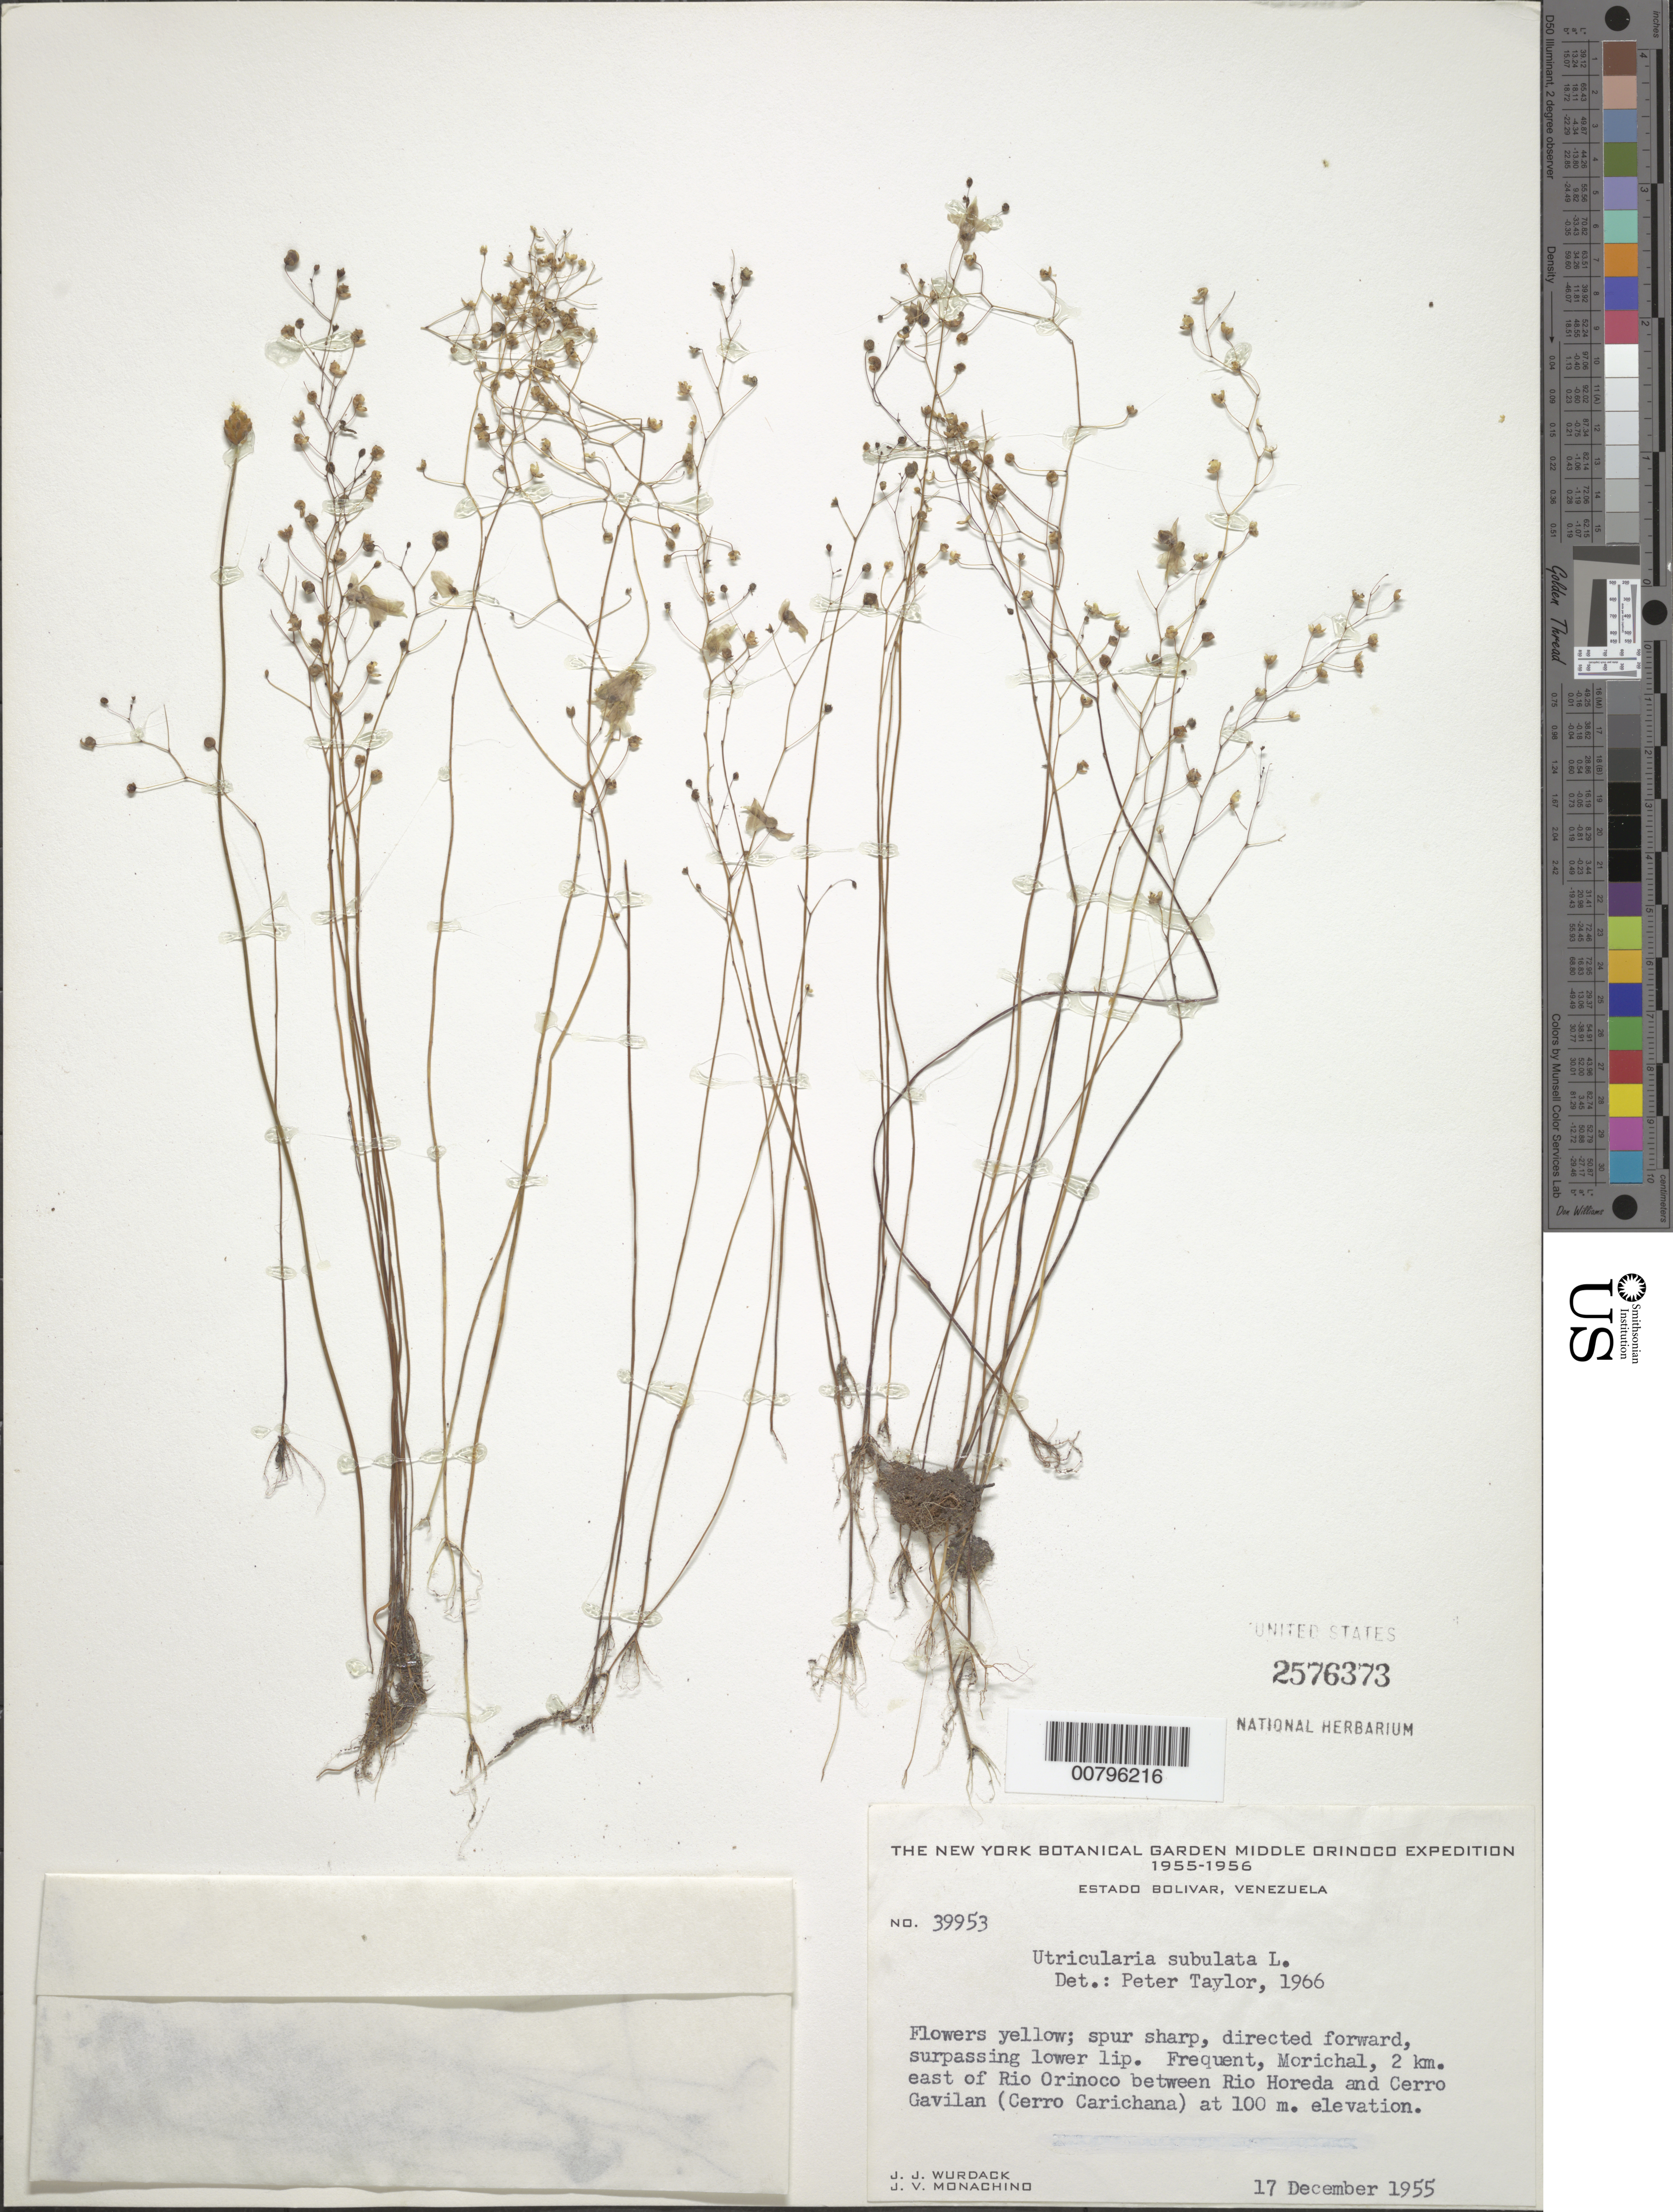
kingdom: Plantae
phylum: Tracheophyta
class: Magnoliopsida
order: Lamiales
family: Lentibulariaceae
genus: Utricularia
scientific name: Utricularia subulata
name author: L.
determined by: Taylor, P.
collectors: J. J. Wurdack & J. V. Monachino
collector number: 39953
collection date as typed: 17-Dec-55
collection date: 1955-12-17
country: Venezuela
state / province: Bolívar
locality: Río Orinoco, 2 km E, between mouth of Río Horeda and Cerro Gavilan (Cerro Carichana)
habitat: Morichal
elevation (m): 100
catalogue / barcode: US 2576373